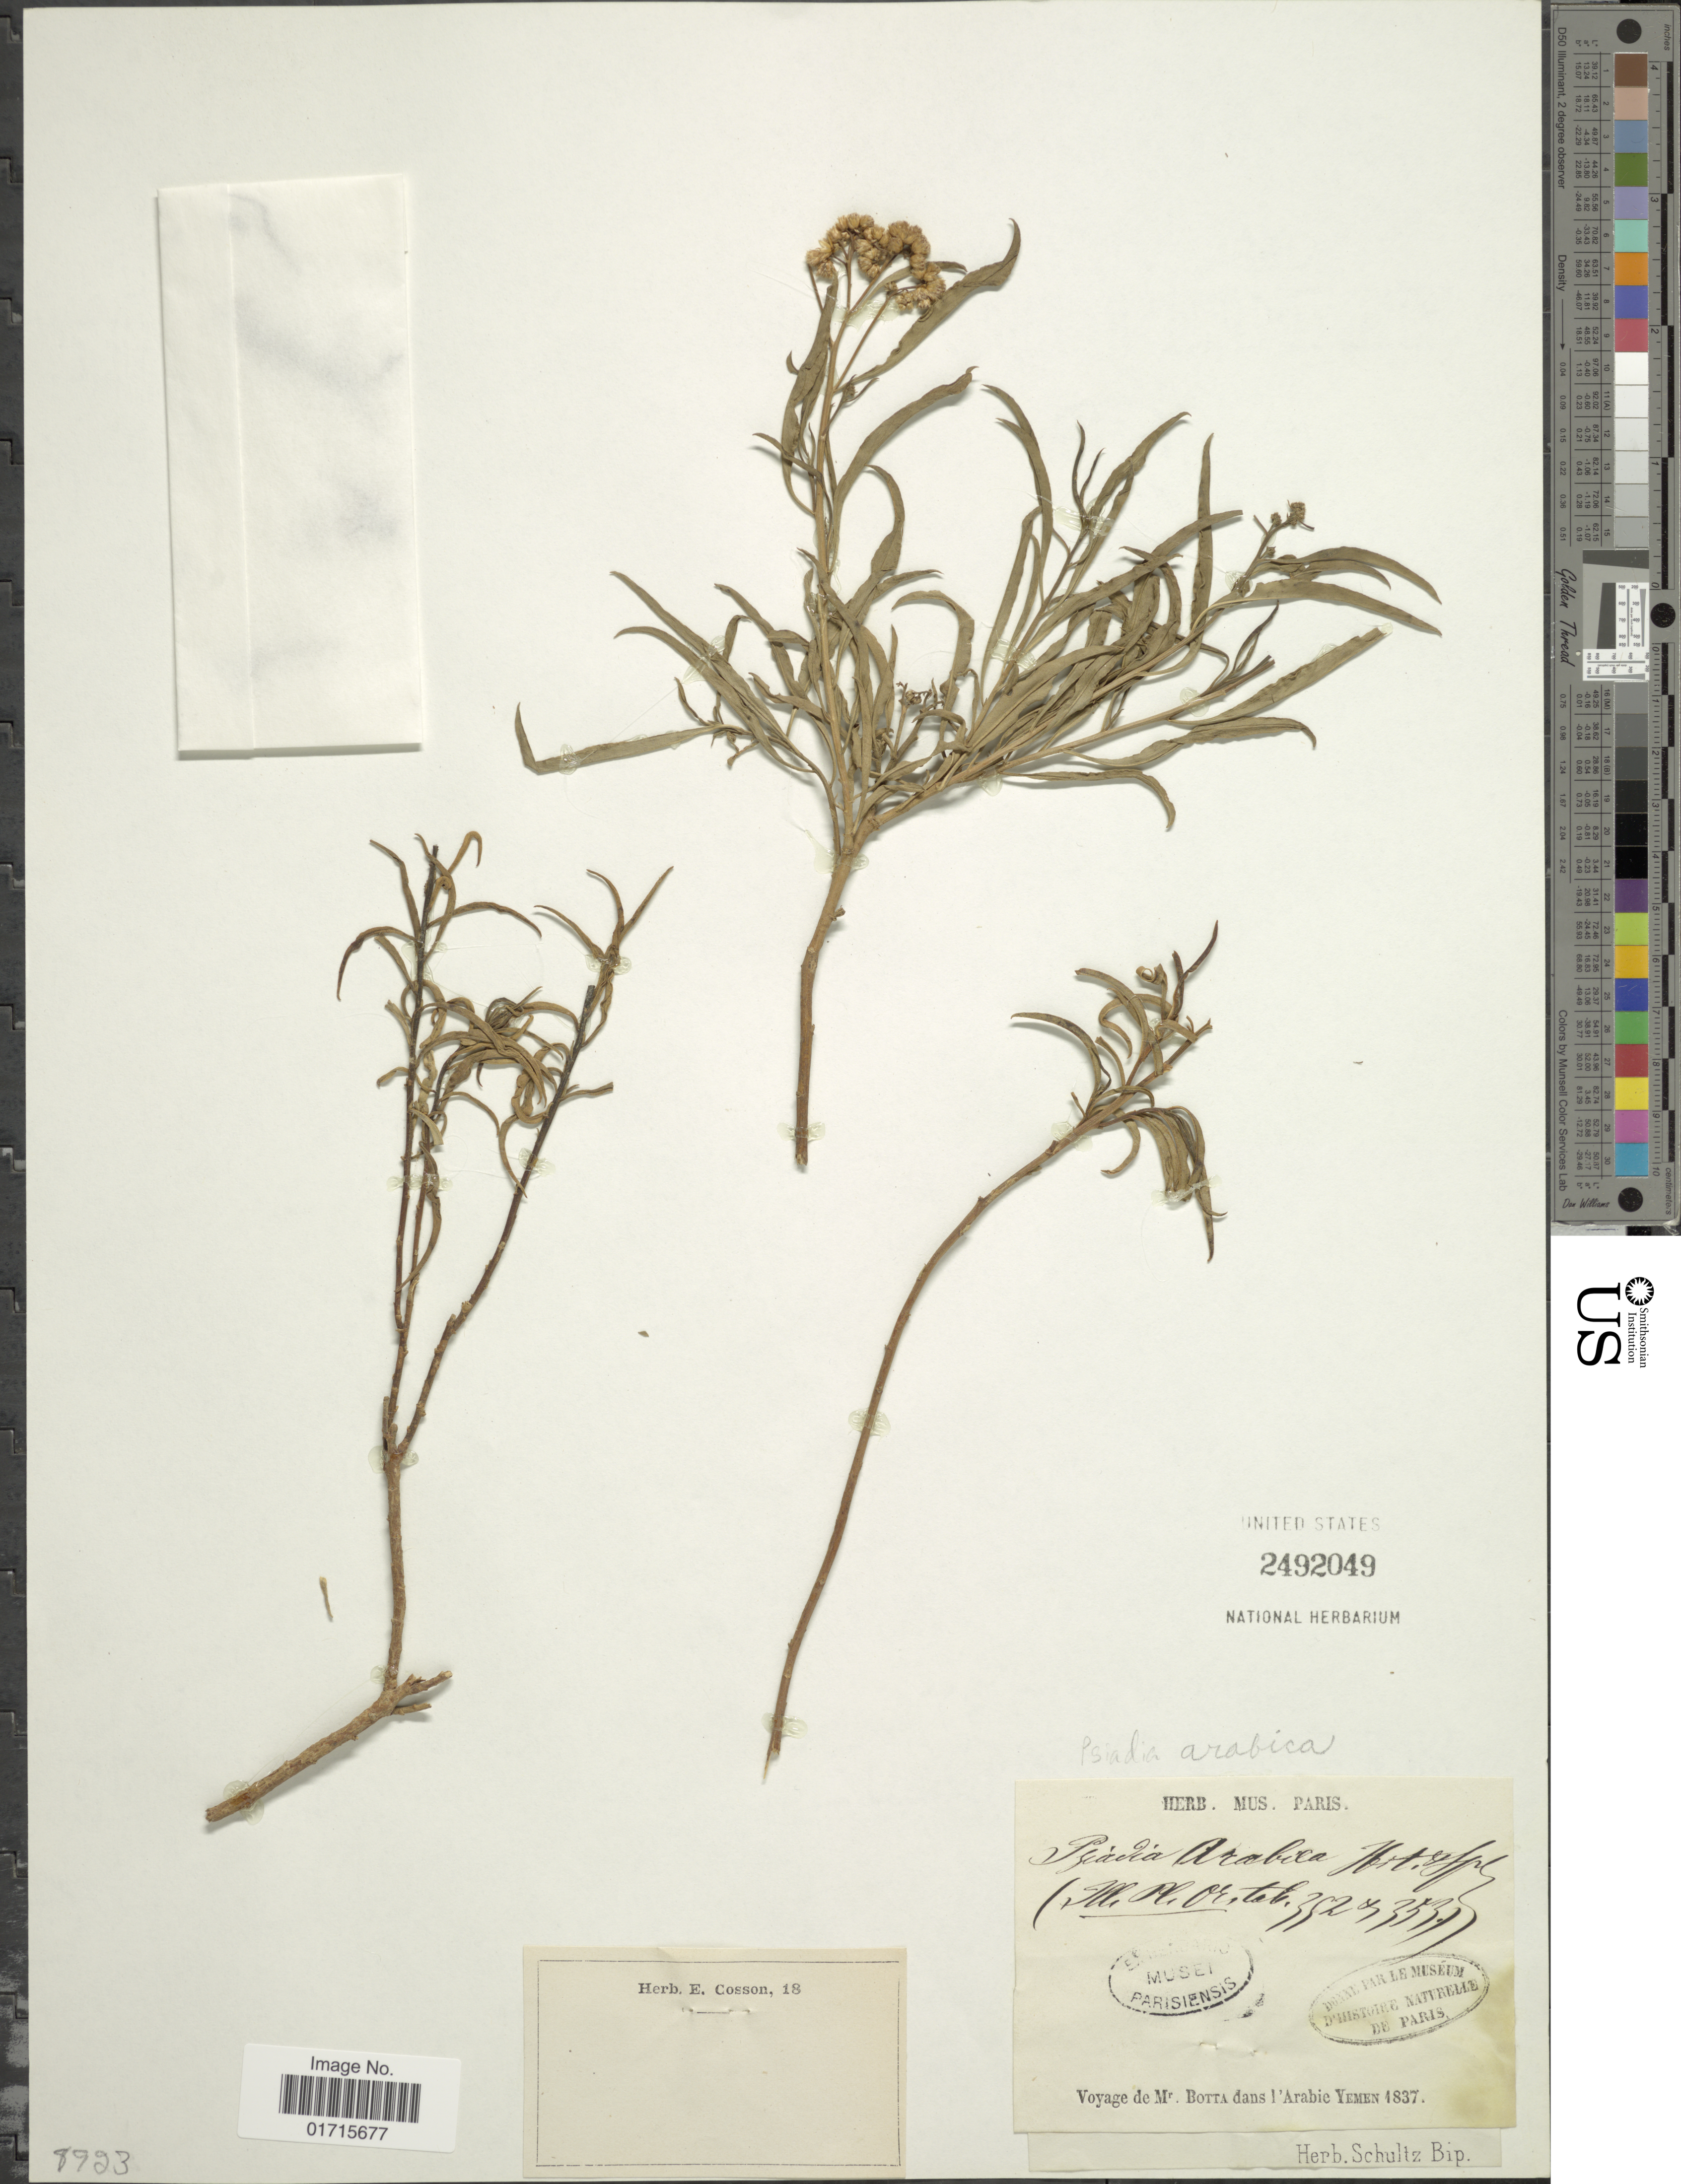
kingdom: Plantae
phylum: Tracheophyta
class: Magnoliopsida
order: Asterales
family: Asteraceae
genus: Psiadia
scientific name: Psiadia arabica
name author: Jaub. & Spach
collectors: M. Botta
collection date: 1837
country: Yemen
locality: L'Arabia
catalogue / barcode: US 2492049